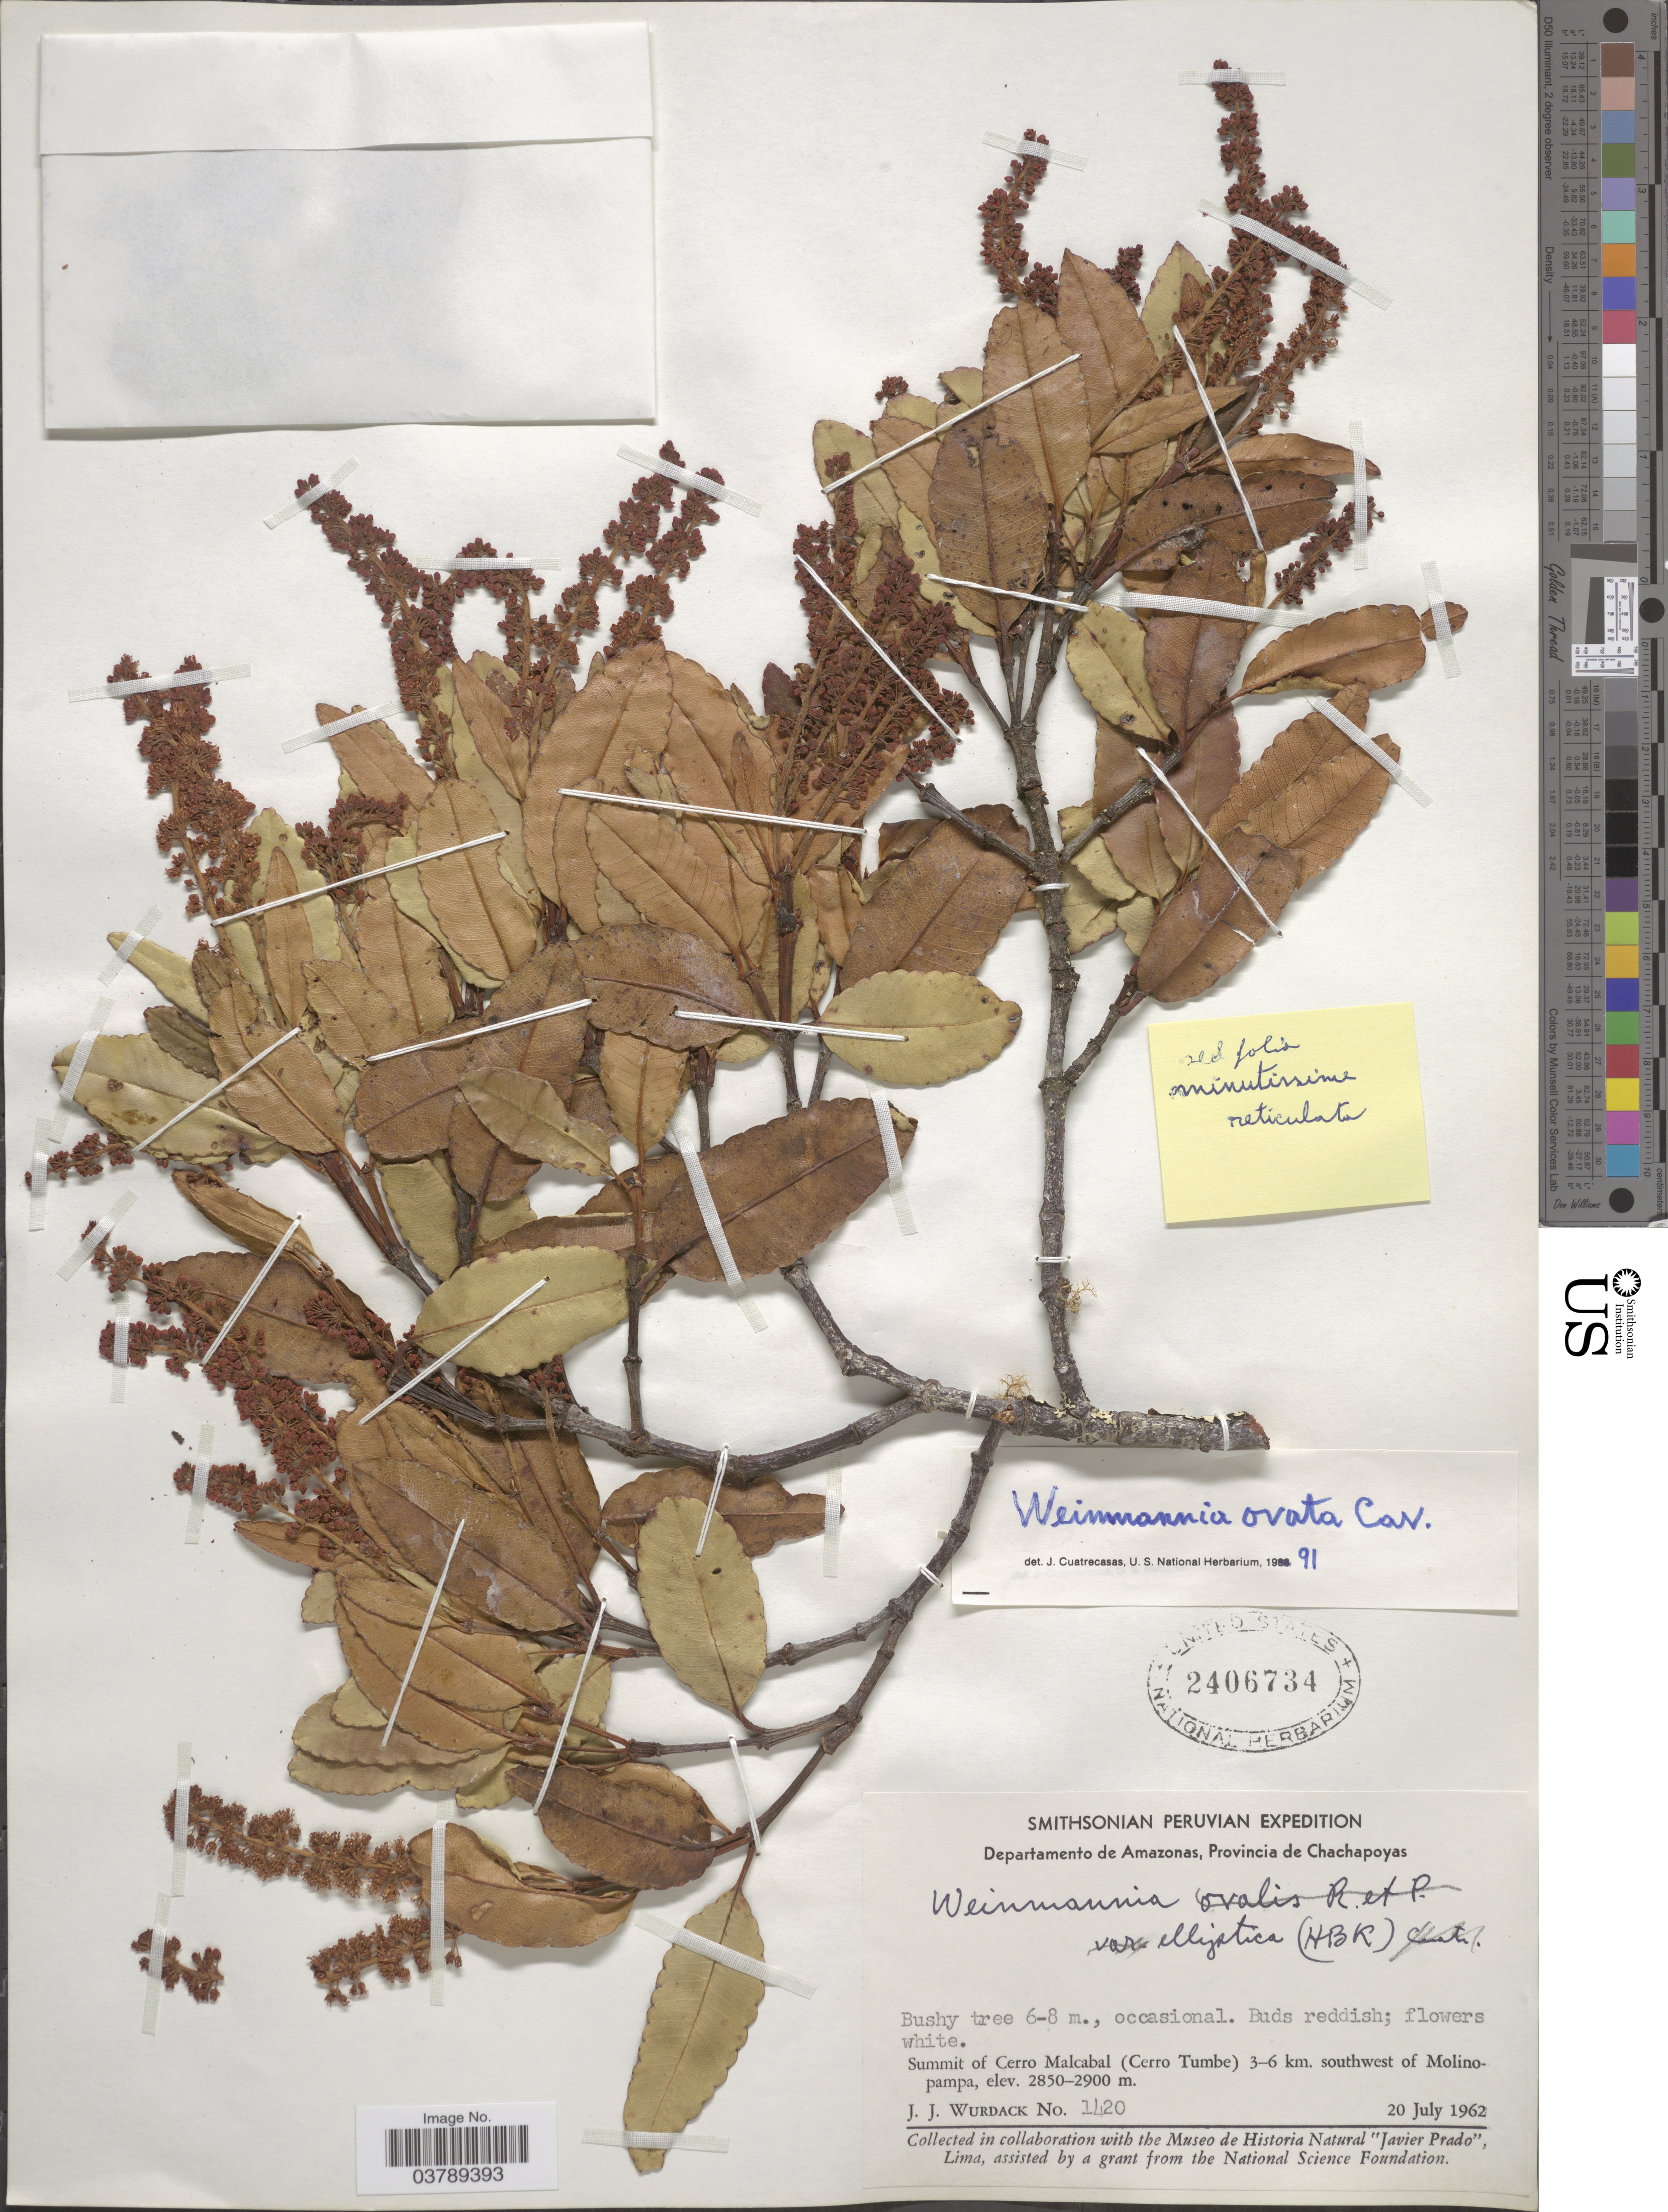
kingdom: Plantae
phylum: Tracheophyta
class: Magnoliopsida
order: Oxalidales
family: Cunoniaceae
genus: Weinmannia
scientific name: Weinmannia ovata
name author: Cav.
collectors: J. J. Wurdack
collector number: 1420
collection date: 1962-07-20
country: Peru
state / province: Amazonas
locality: Departamento de Amazonas, Provincia de Chachapoyas. Smmit of Cerro Malcabal (Cerro Tumbe) 3-6 km. southwest of Molinopampa.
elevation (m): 2850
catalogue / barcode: US 2406734